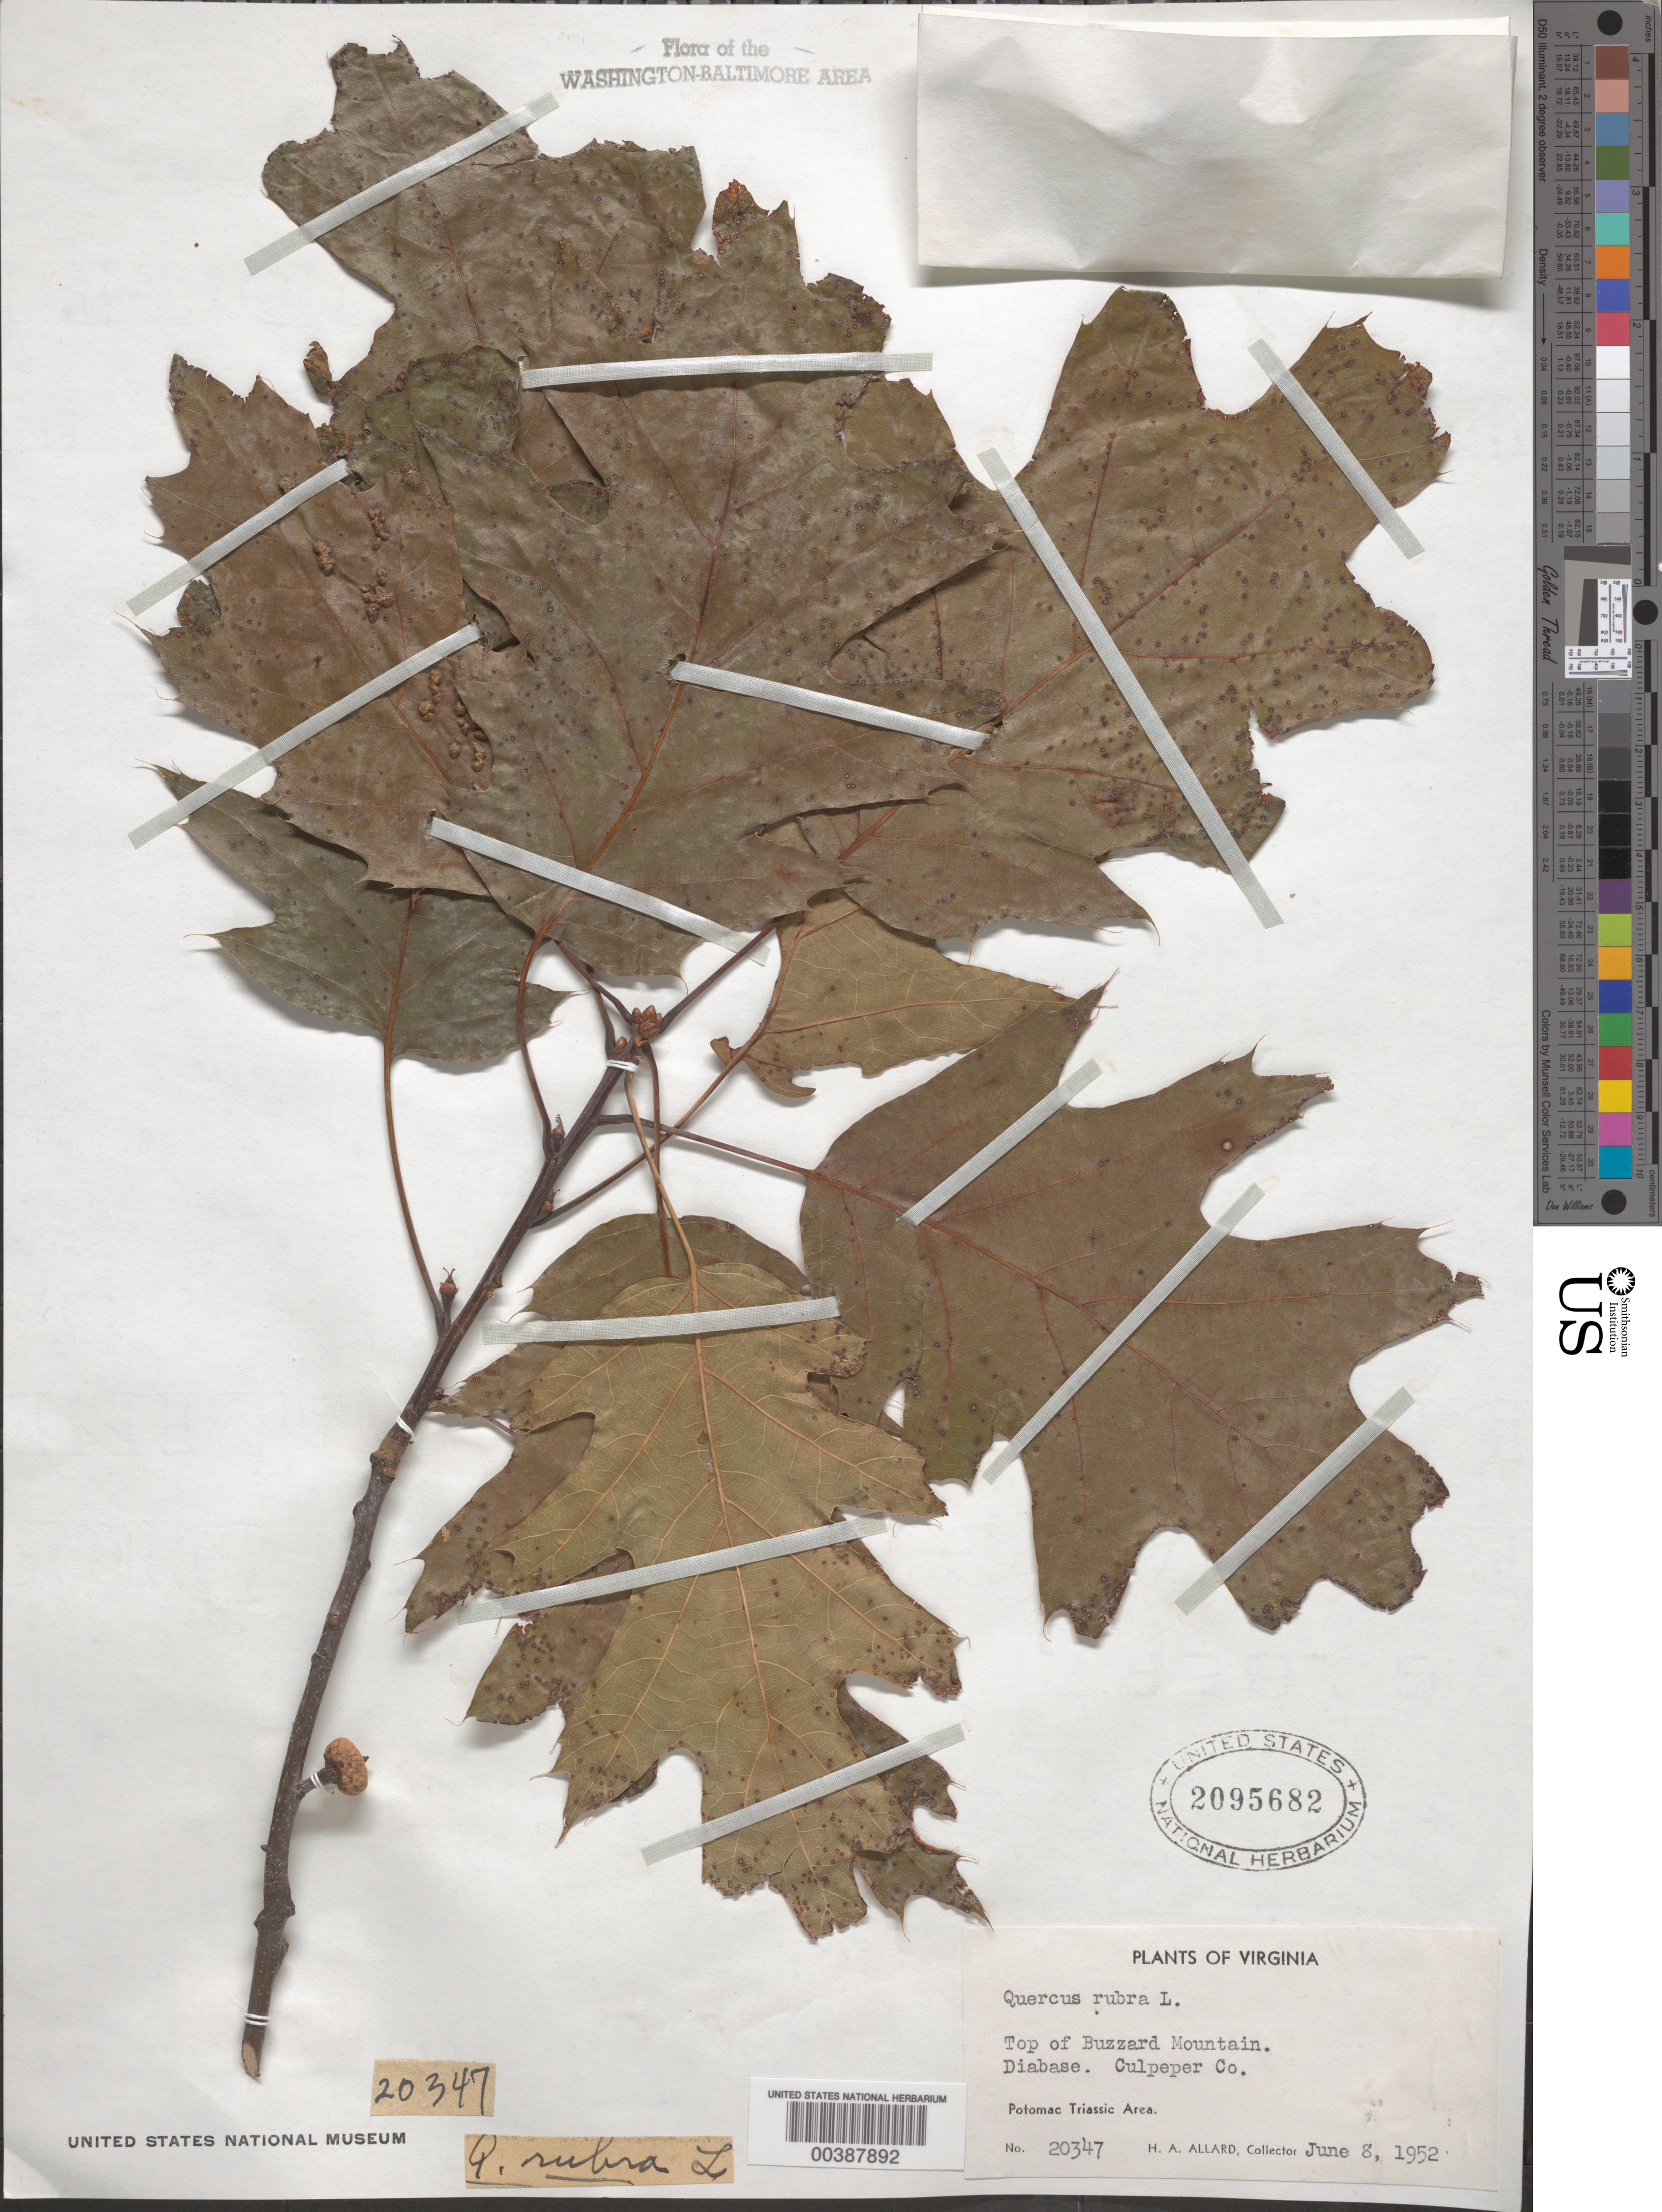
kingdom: Plantae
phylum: Tracheophyta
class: Magnoliopsida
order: Fagales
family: Fagaceae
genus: Quercus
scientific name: Quercus rubra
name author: L.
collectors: H. A. Allard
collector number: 20347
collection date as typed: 08 Jun 1952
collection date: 1952-06-08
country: United States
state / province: Virginia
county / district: Culpeper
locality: Buzzard Mountain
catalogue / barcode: US 2095682